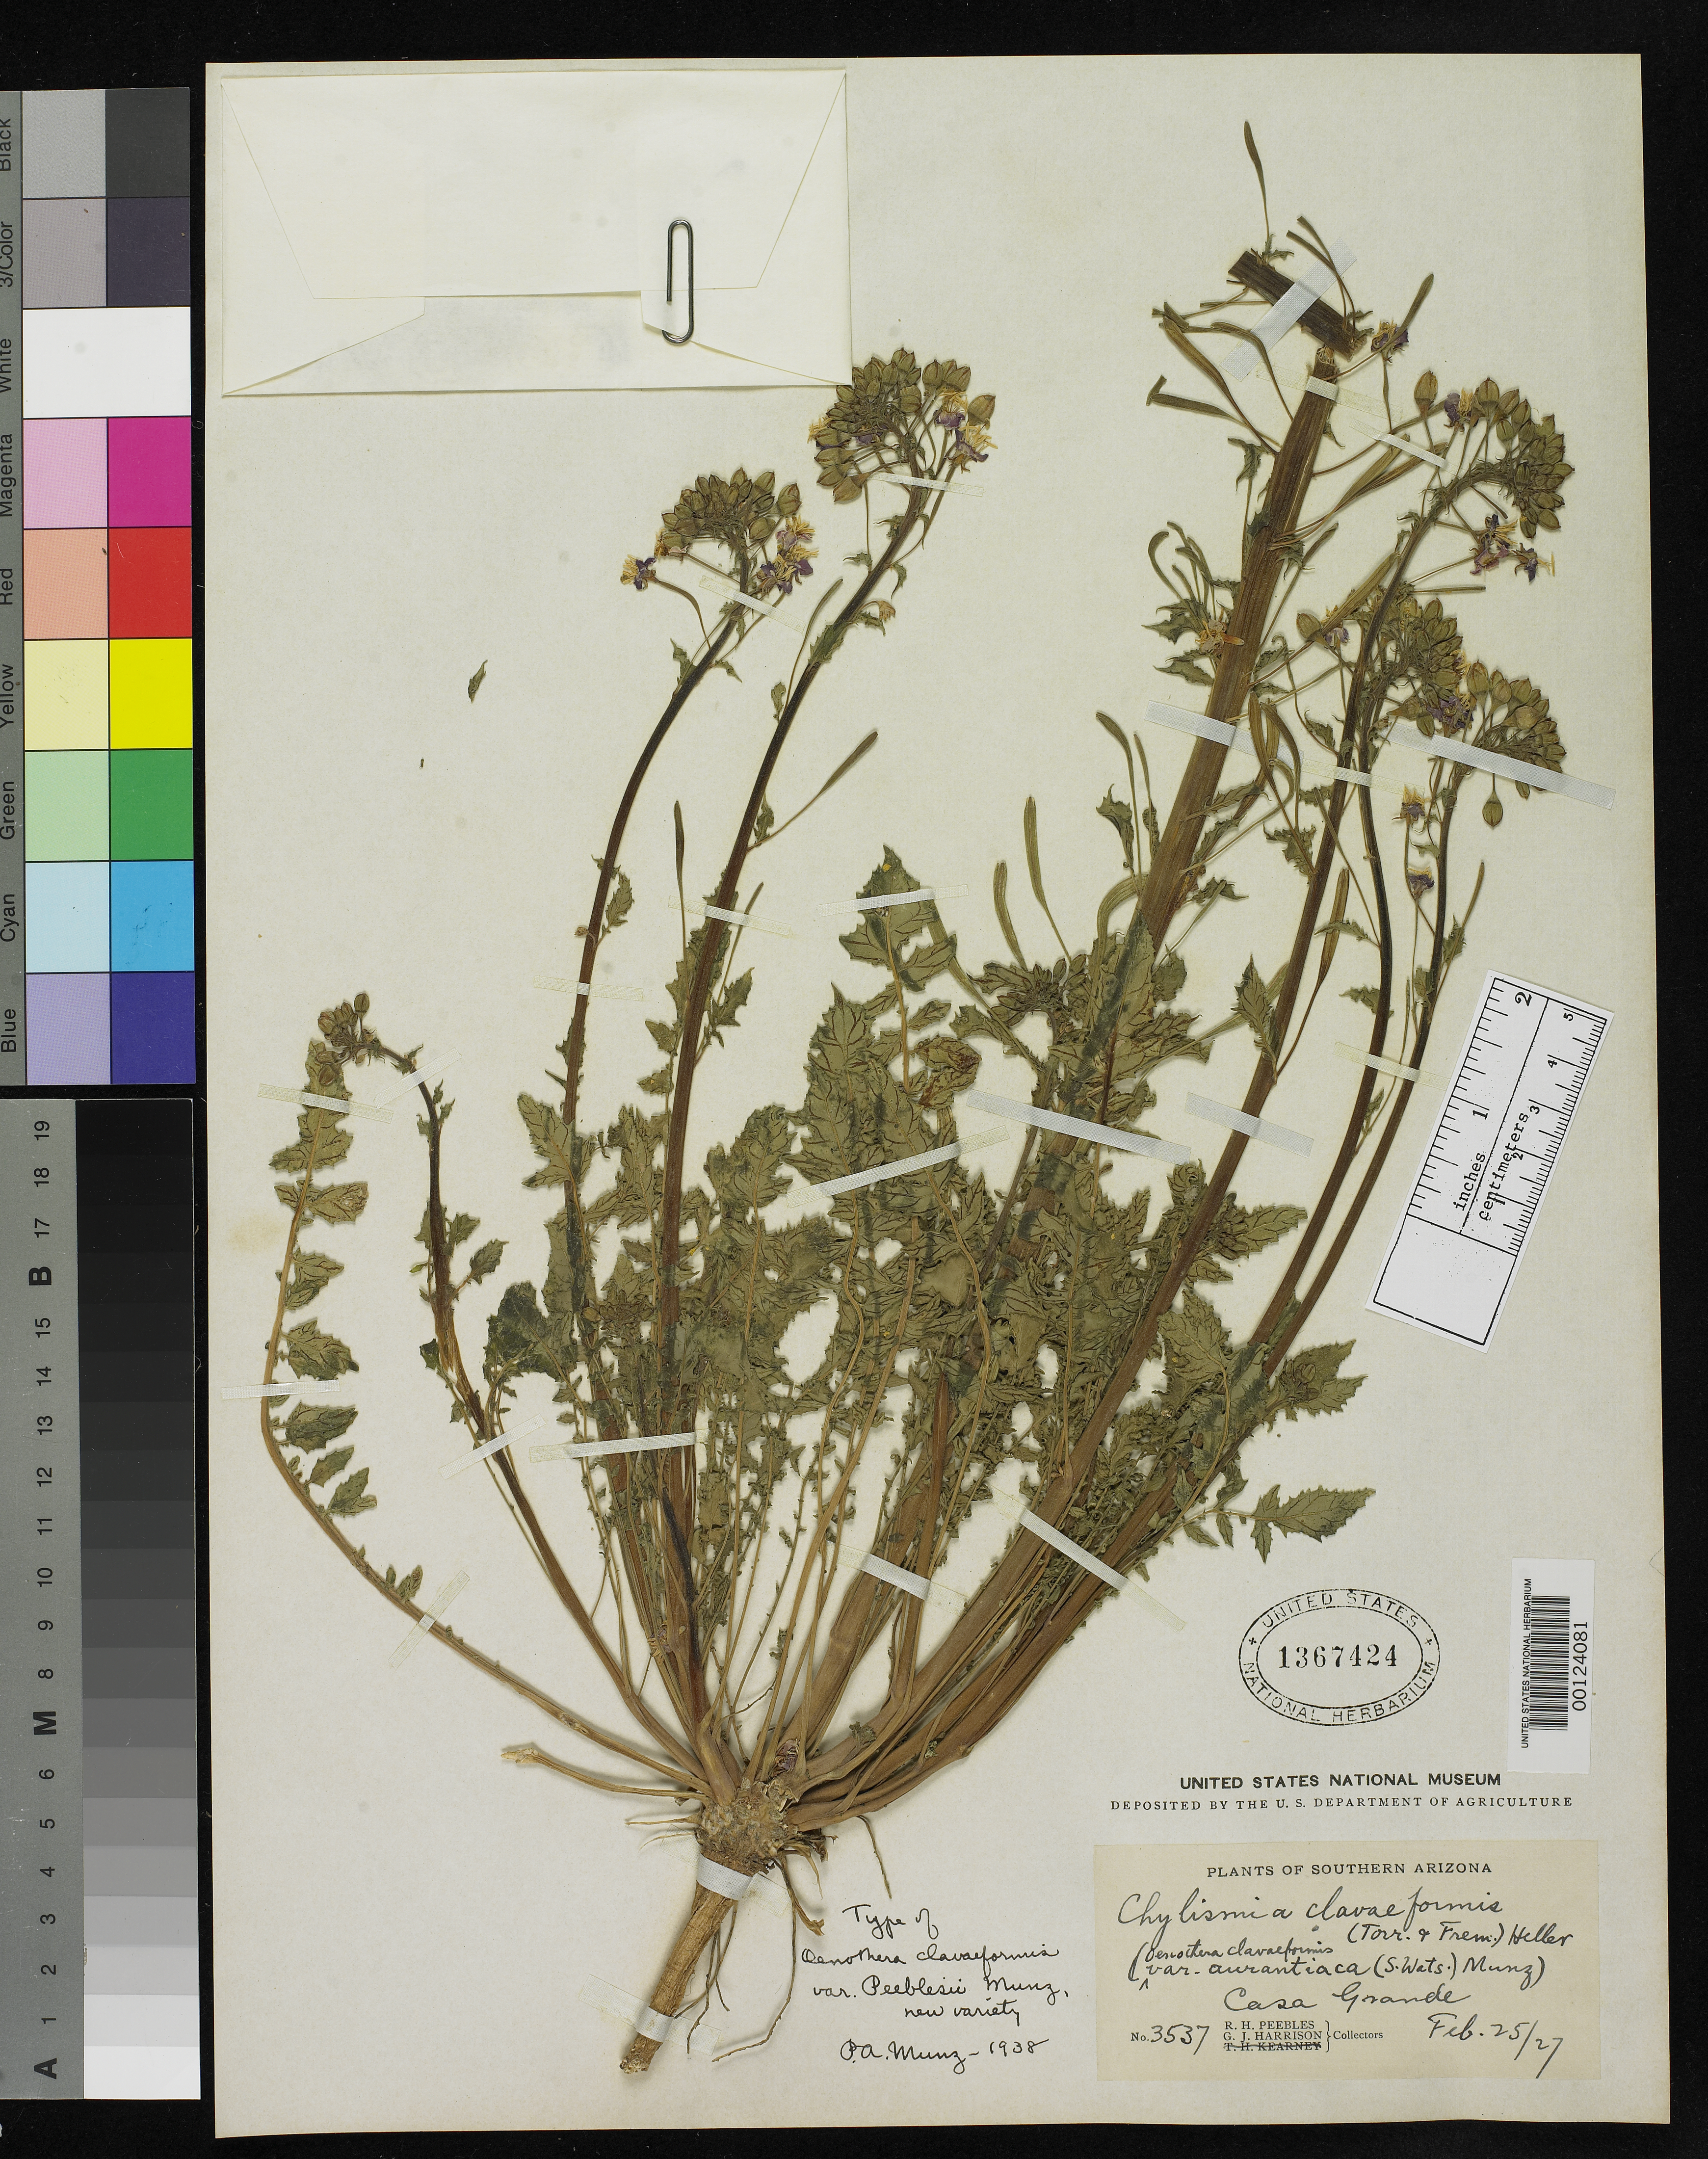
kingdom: Plantae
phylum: Tracheophyta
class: Magnoliopsida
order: Myrtales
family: Onagraceae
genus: Oenothera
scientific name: Oenothera claviformis var. peeblesii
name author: Munz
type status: Holotype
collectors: R. H. Peebles & G. J. Harrison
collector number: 3537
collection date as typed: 25 Feb 1927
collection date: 1927-02-25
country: United States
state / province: Arizona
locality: Casa Grande.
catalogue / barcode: US 1367424